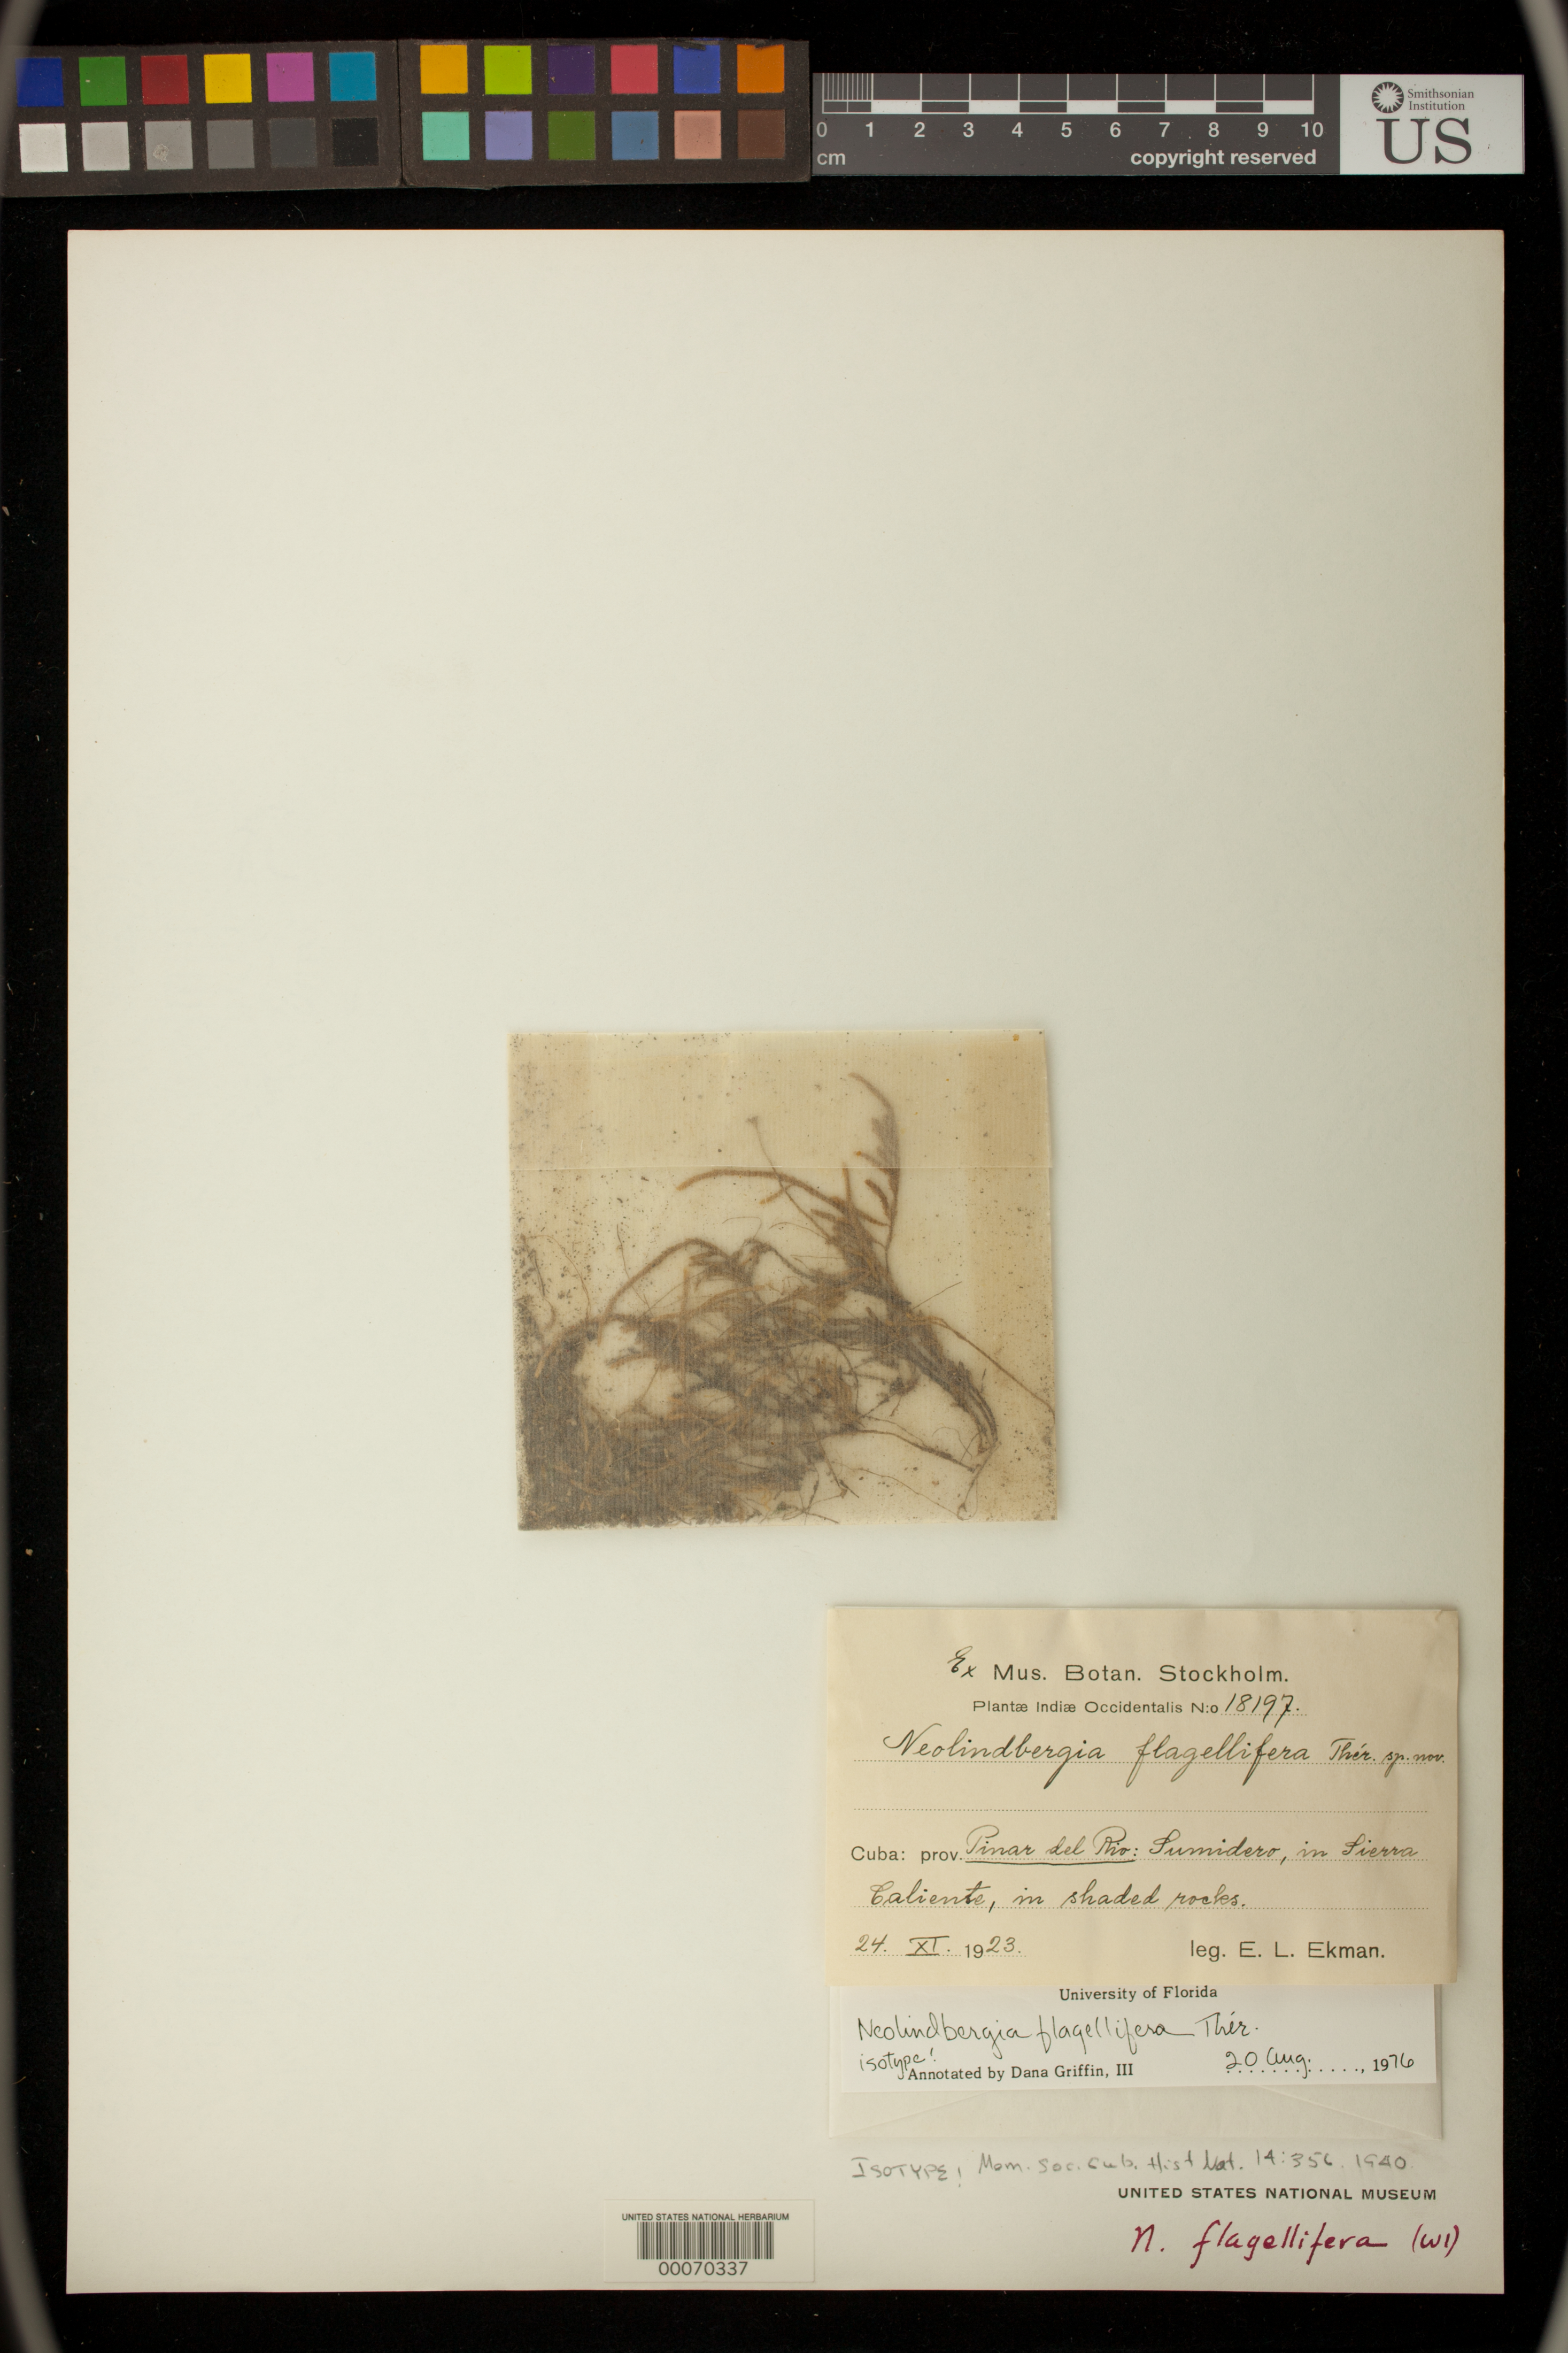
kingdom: Plantae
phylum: Bryophyta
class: Bryopsida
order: Hypnales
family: Pterobryaceae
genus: Neolindbergia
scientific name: Neolindbergia flagellifera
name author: Thér.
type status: Isotype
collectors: E. L. Ekman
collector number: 18197 Plant. India Occ. #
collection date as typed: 24 Nov 1923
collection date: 1923-11-24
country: Cuba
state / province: Pinar del Río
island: Greater Antilles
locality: Sumidero, in Sierra Caliente.